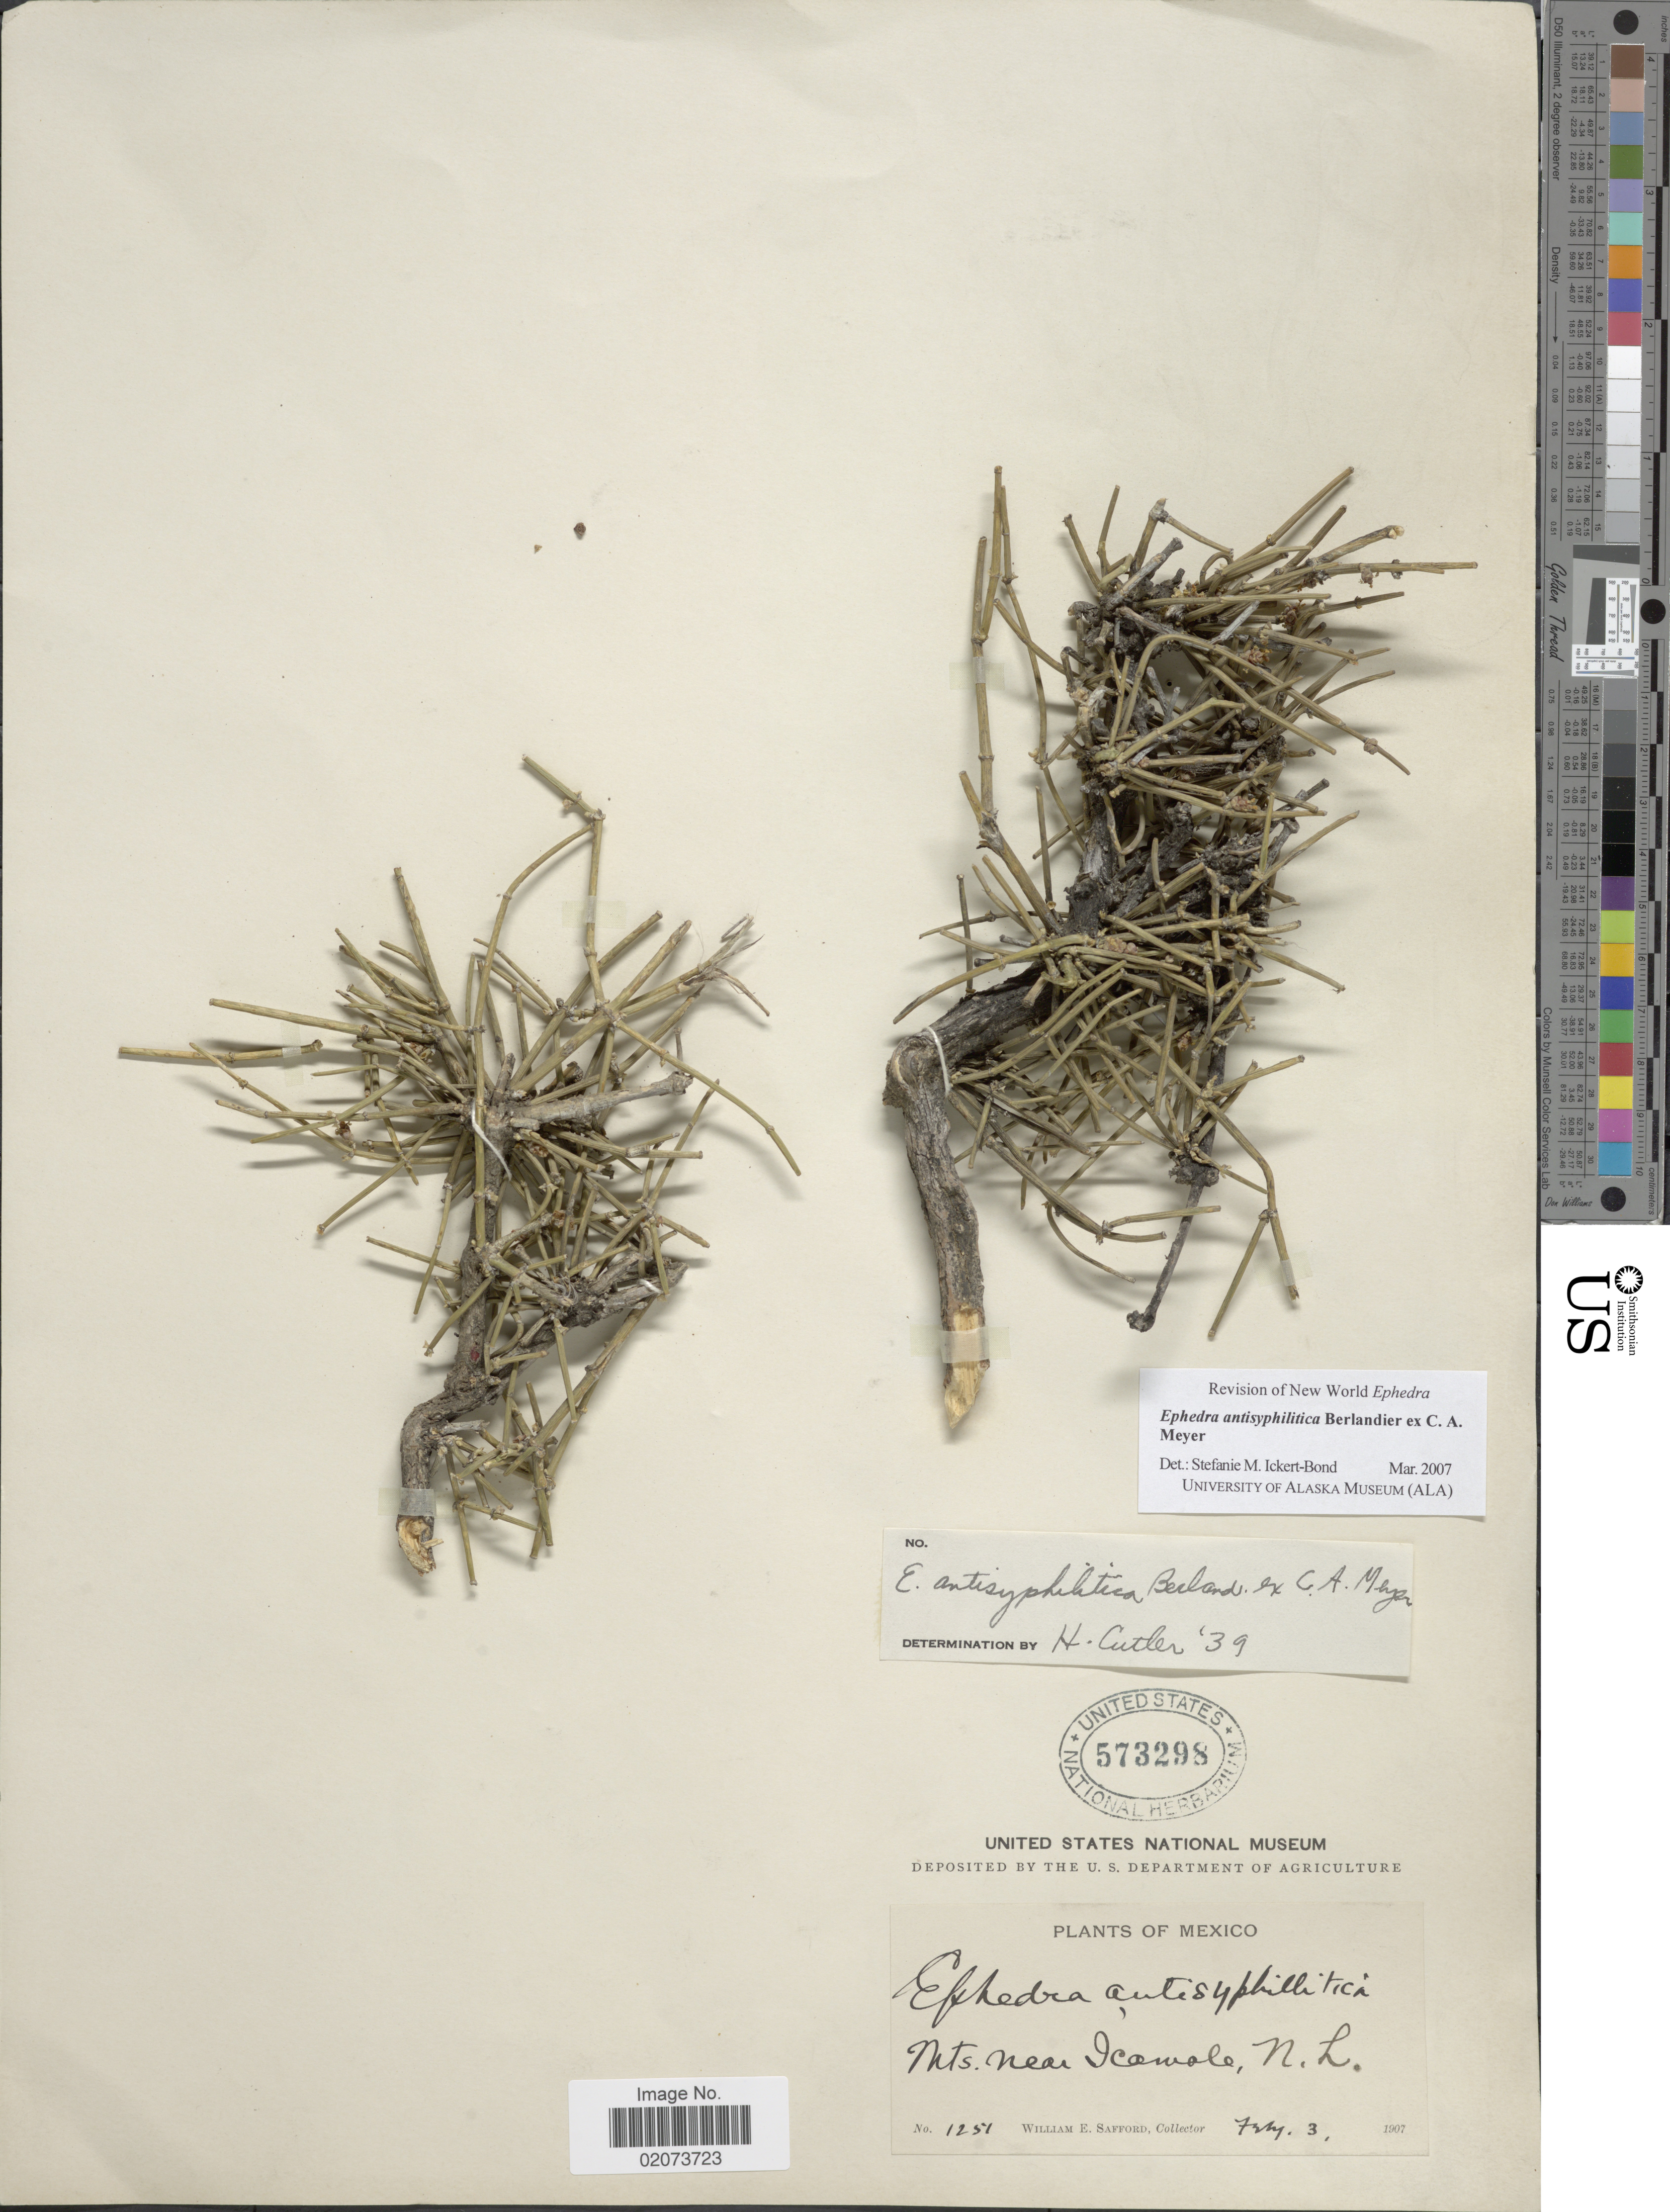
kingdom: Plantae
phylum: Tracheophyta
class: Gnetopsida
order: Ephedrales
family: Ephedraceae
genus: Ephedra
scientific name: Ephedra antisyphilitica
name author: Berland. ex C.A. Mey.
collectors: W. E. Safford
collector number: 1251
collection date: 1907-02-03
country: Mexico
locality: Mts. near Icawole, N.L.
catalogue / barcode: US 573298